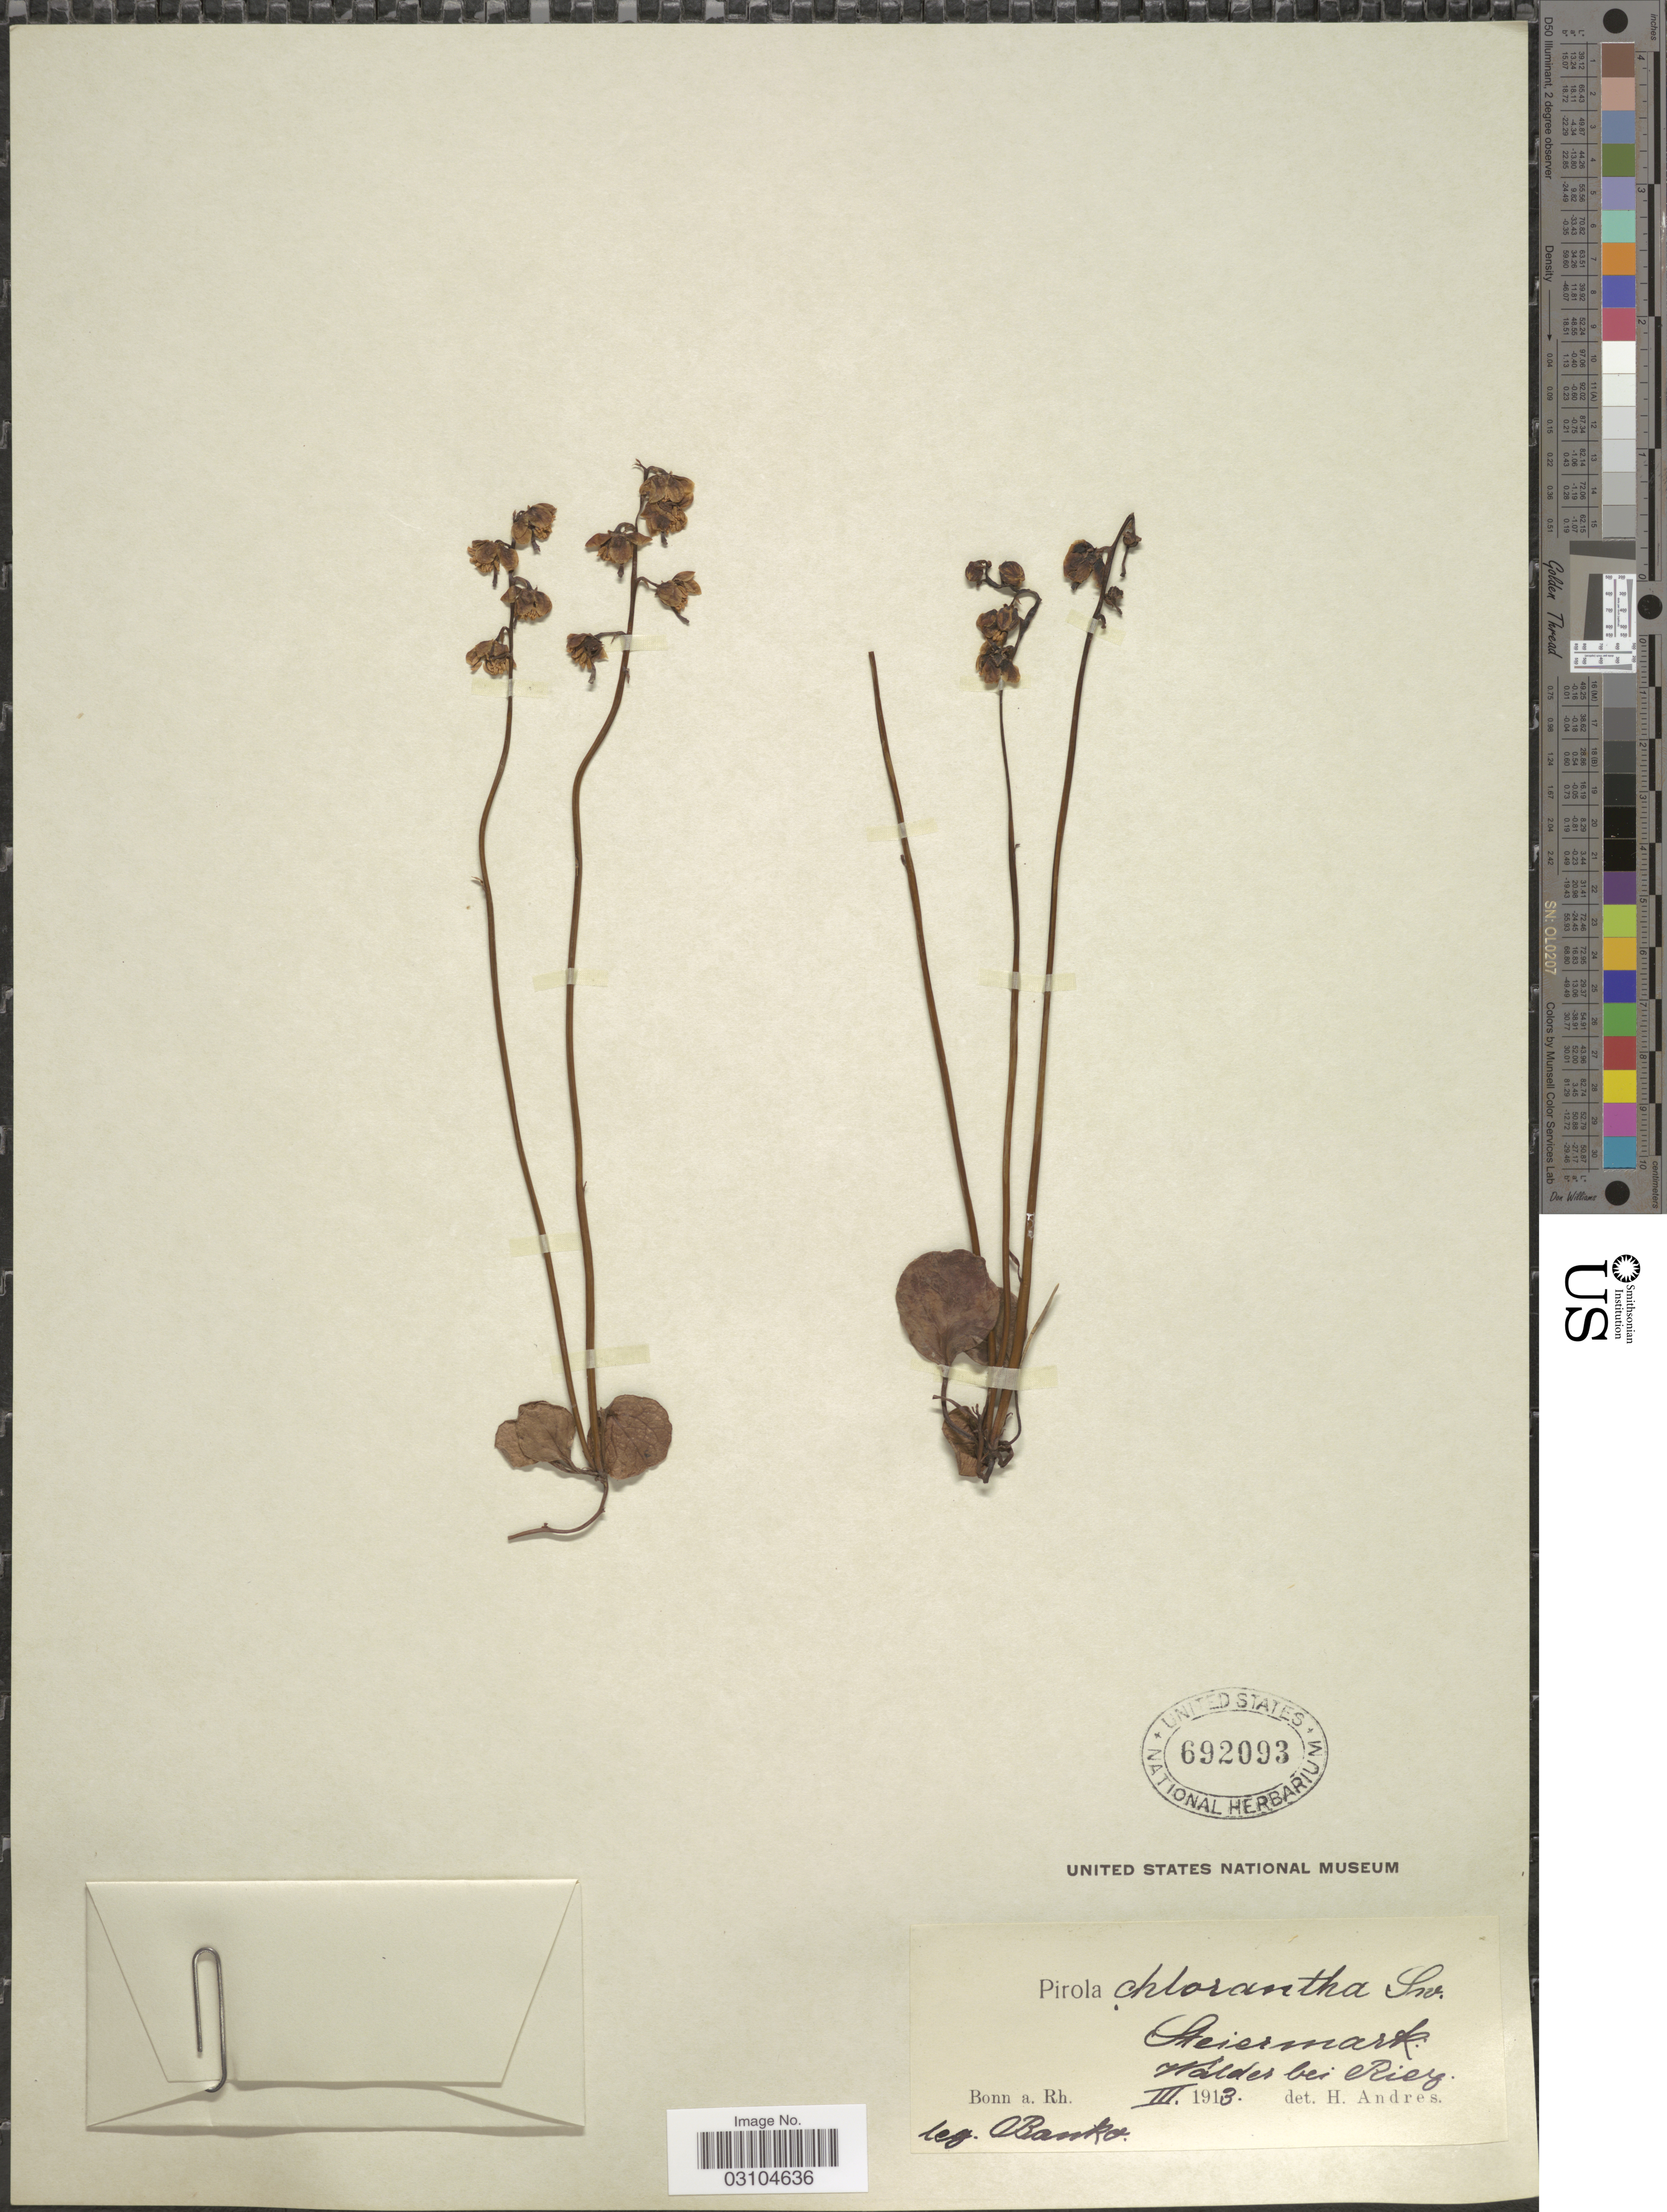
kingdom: Plantae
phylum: Tracheophyta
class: Magnoliopsida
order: Ericales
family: Ericaceae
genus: Pyrola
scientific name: Pyrola chlorantha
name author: Schweigg.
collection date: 1913-03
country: Austria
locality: Steiermark. Walder bei Rietz.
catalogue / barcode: US 692093